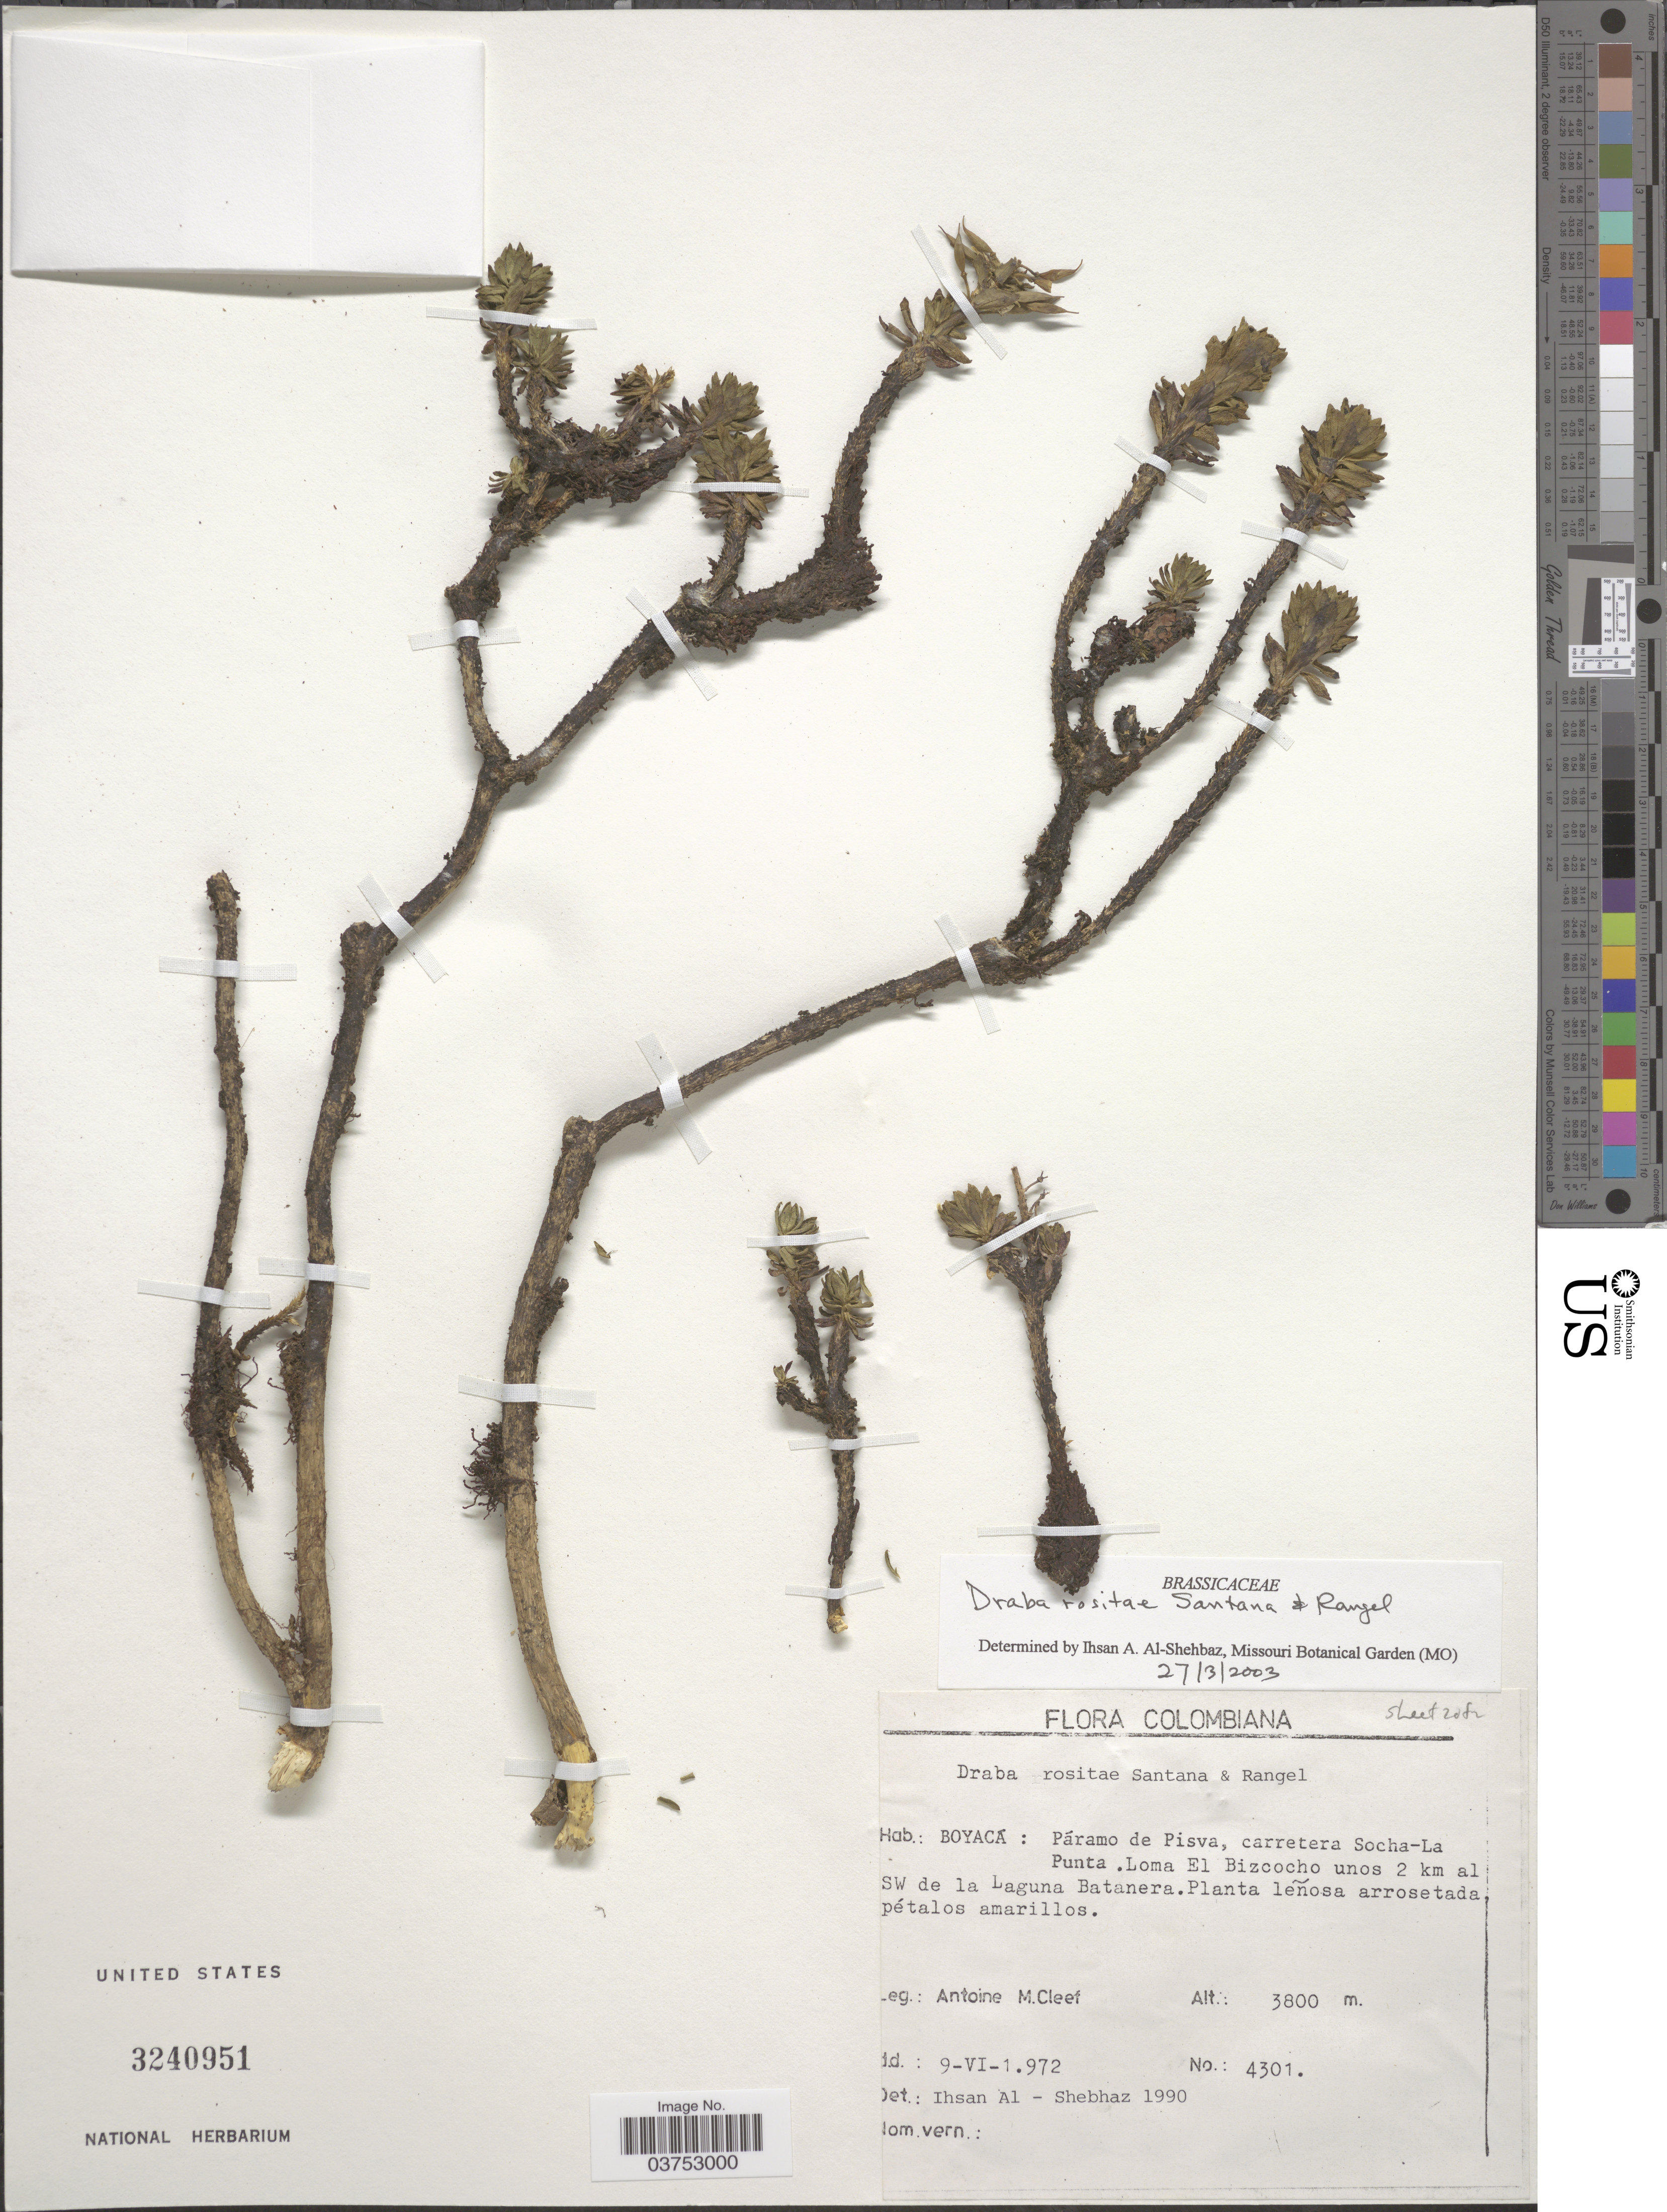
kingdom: Plantae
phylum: Tracheophyta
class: Magnoliopsida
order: Brassicales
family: Brassicaceae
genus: Draba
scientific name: Draba rositae subsp. rositae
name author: Santana & J.O. Rangel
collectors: A. M. Cleef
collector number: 4301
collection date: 1972-06-09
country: Colombia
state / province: Boyacá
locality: Páramo de Pisva, carretera Socha-La Punta. Loma El Bizcocho unos 2 km al SW de la Laguna Batanera.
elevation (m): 3800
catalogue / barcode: US 3240951